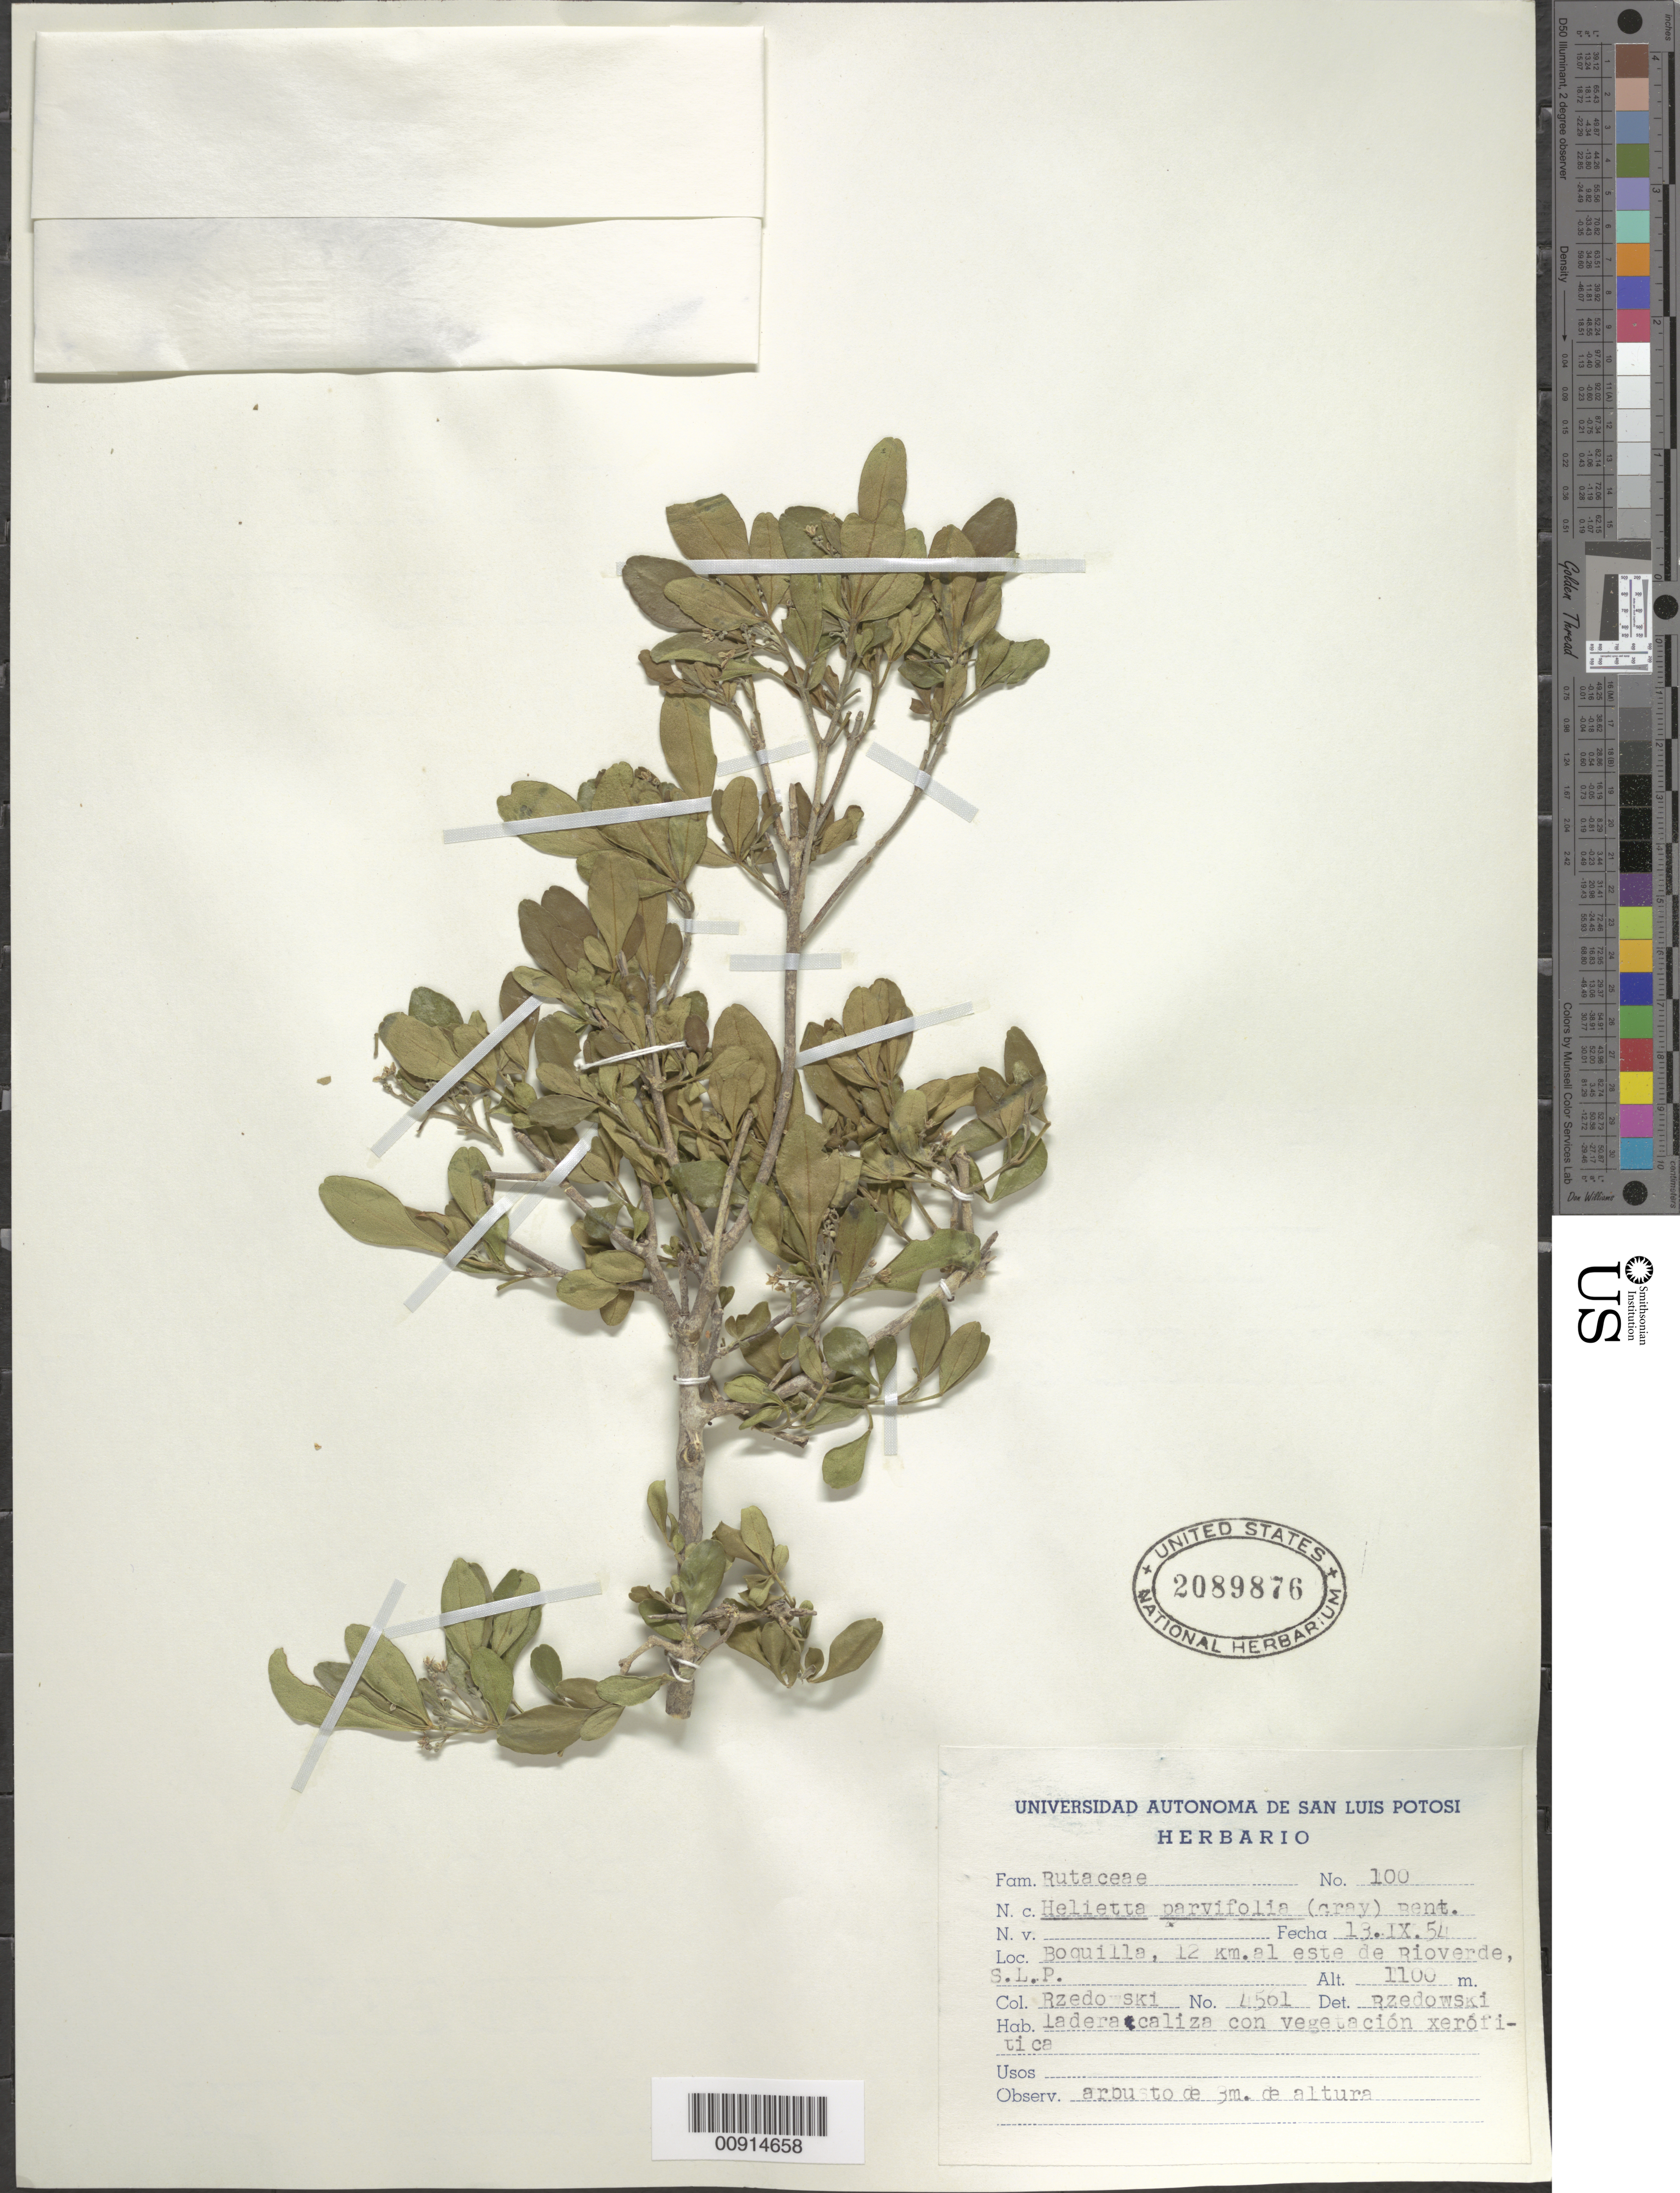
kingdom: Plantae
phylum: Tracheophyta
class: Magnoliopsida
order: Sapindales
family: Rutaceae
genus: Helietta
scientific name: Helietta parvifolia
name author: (A. Gray ex Hemsl.) Benth.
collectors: J. Rzedowski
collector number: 4561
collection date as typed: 13 Sep 1954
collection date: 1954-09-13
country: Mexico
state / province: San Luis Potosí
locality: Boquilla, 12 km. al este de Río Verde, San Luis Potosí.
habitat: Ladera caliza con vegetación xerofitica.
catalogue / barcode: US 2089876